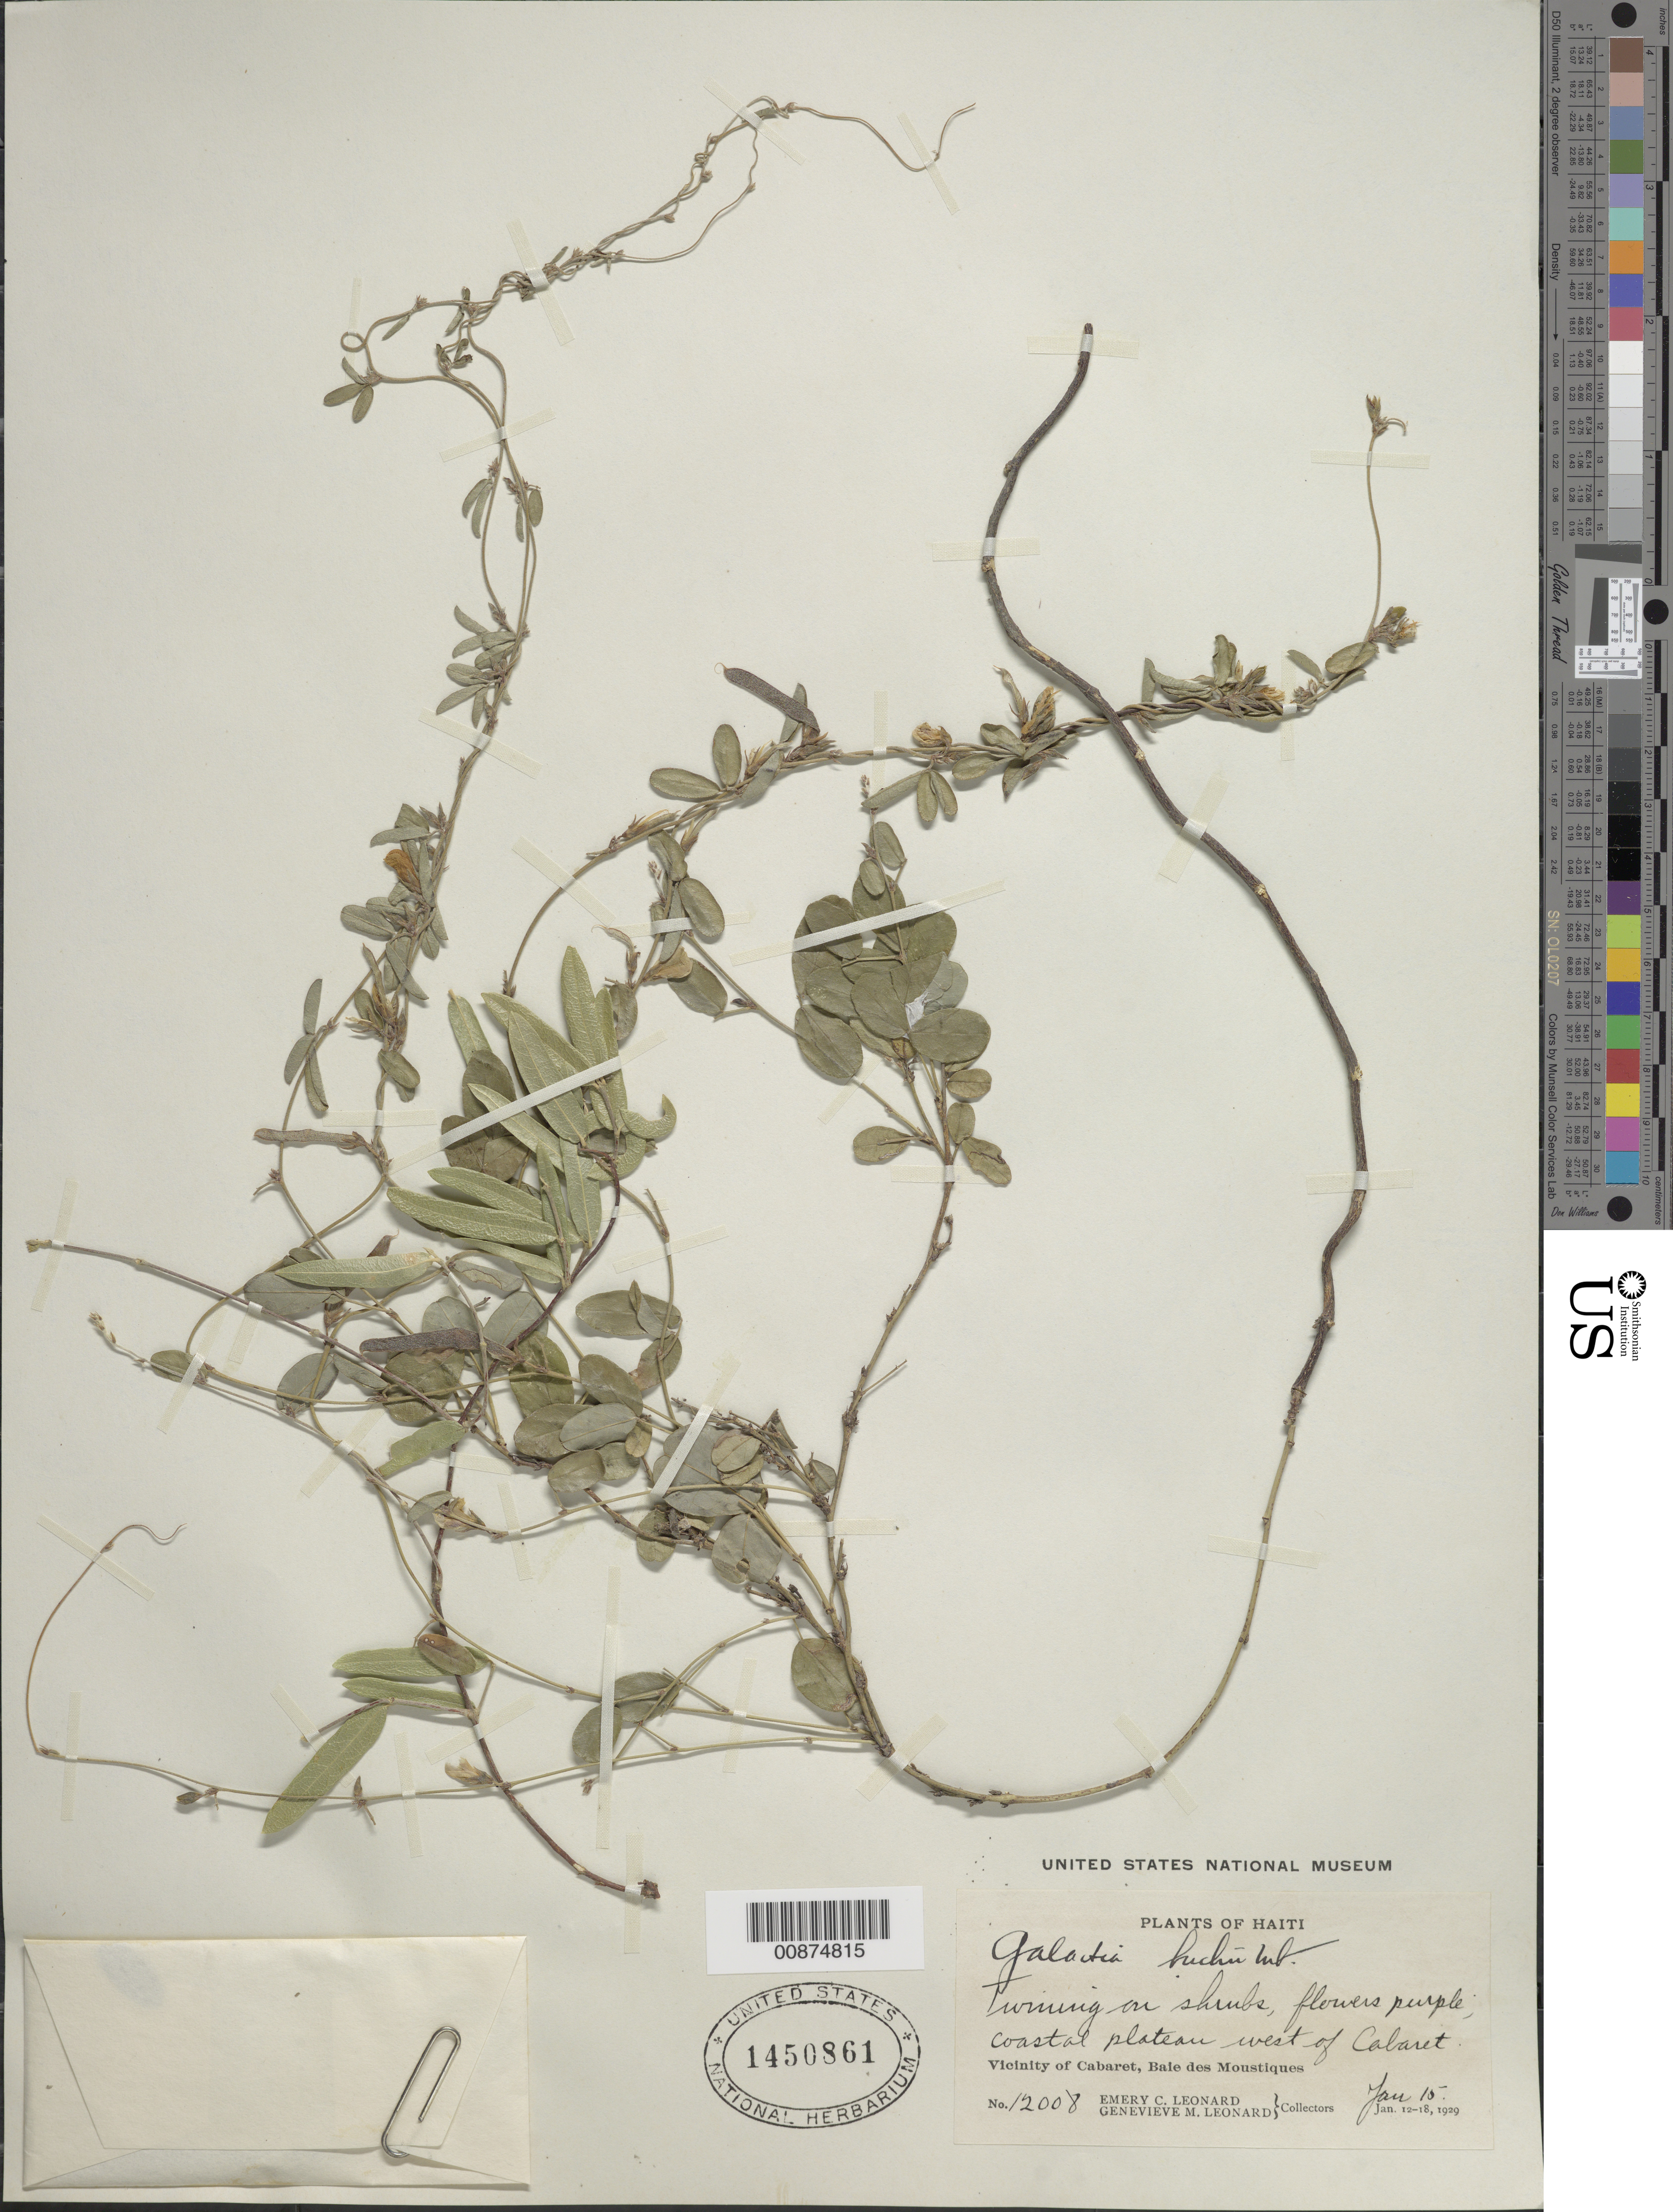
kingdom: Plantae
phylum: Tracheophyta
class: Magnoliopsida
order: Fabales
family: Fabaceae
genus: Galactia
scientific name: Galactia buchii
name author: Urb.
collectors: E. C. Leonard & G. M. Leonard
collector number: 12008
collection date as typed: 15 Jan 1929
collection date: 1929-01-15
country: Haiti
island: Hispaniola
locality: Coastal plateau west of Cabaret, Baie des Moustiques.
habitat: Twining on shrubs; coastal plateau.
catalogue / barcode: US 1450861